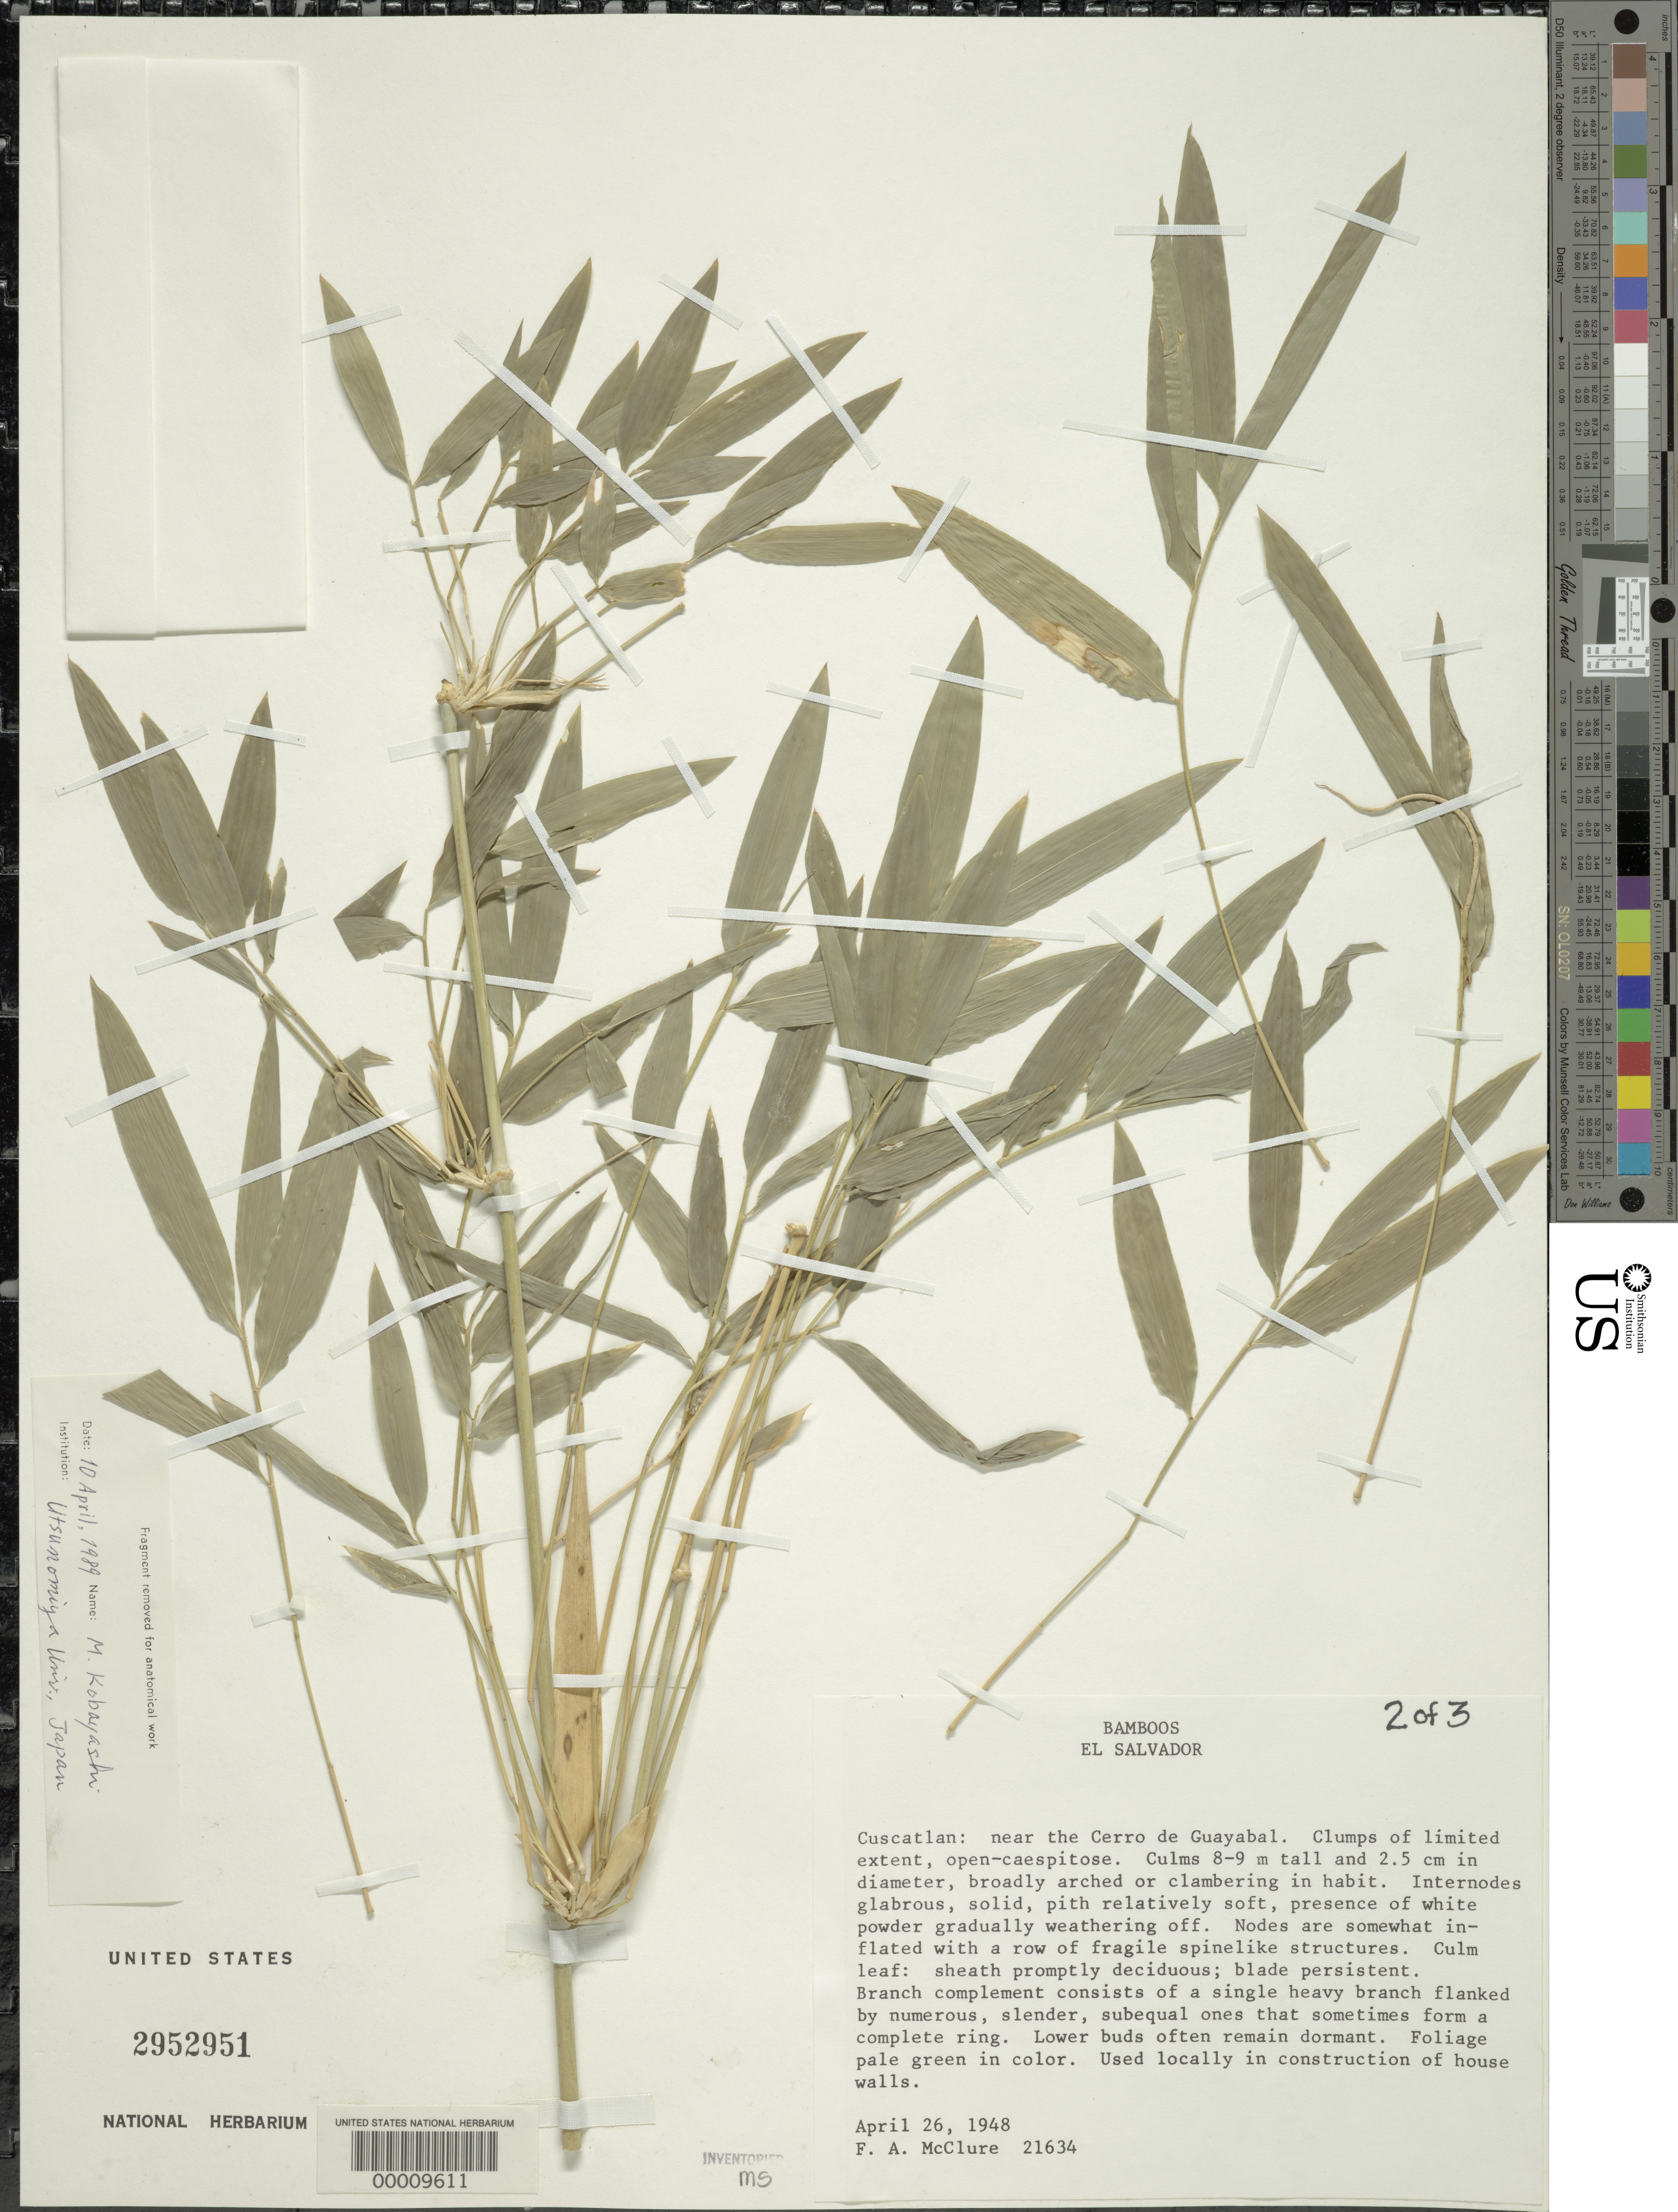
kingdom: Plantae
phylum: Tracheophyta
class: Liliopsida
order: Poales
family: Poaceae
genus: Chusquea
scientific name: Chusquea liebmannii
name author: E. Fourn.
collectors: F. A. McClure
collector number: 21634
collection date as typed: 26 Aug 1948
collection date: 1948-08-26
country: El Salvador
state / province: Cuscatlán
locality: Cerro de guayabal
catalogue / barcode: US 2952951